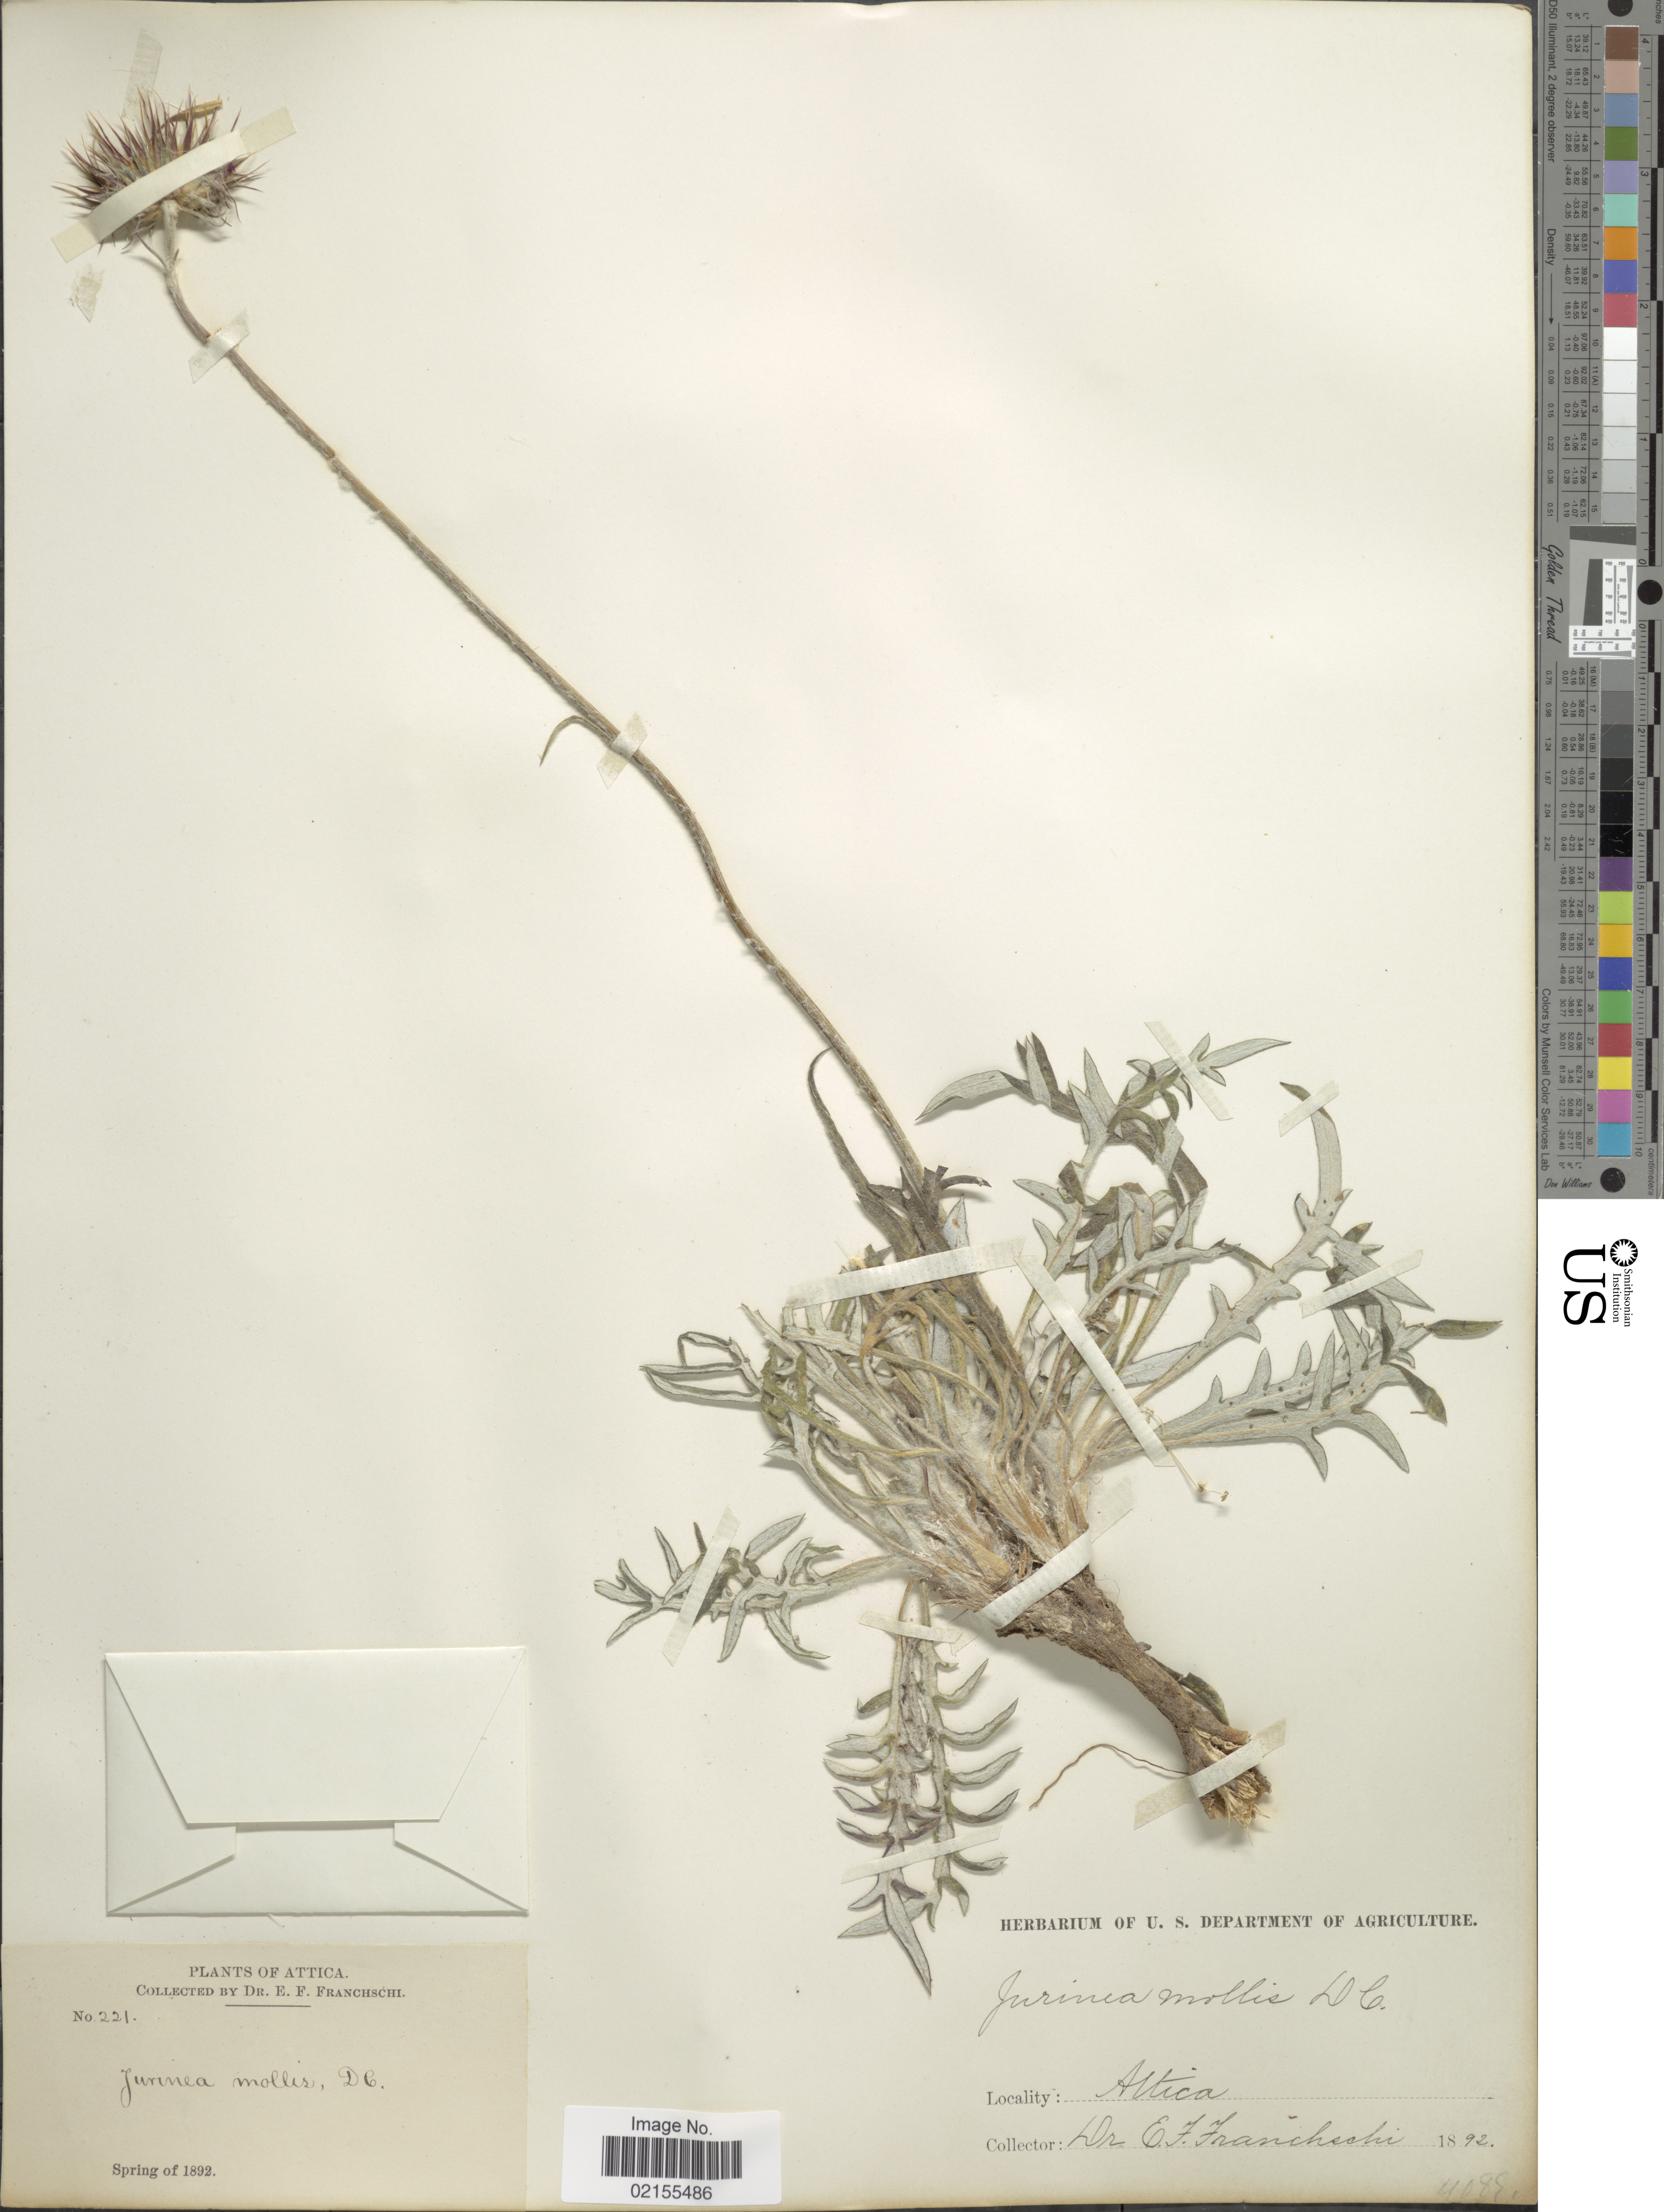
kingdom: Plantae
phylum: Tracheophyta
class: Magnoliopsida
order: Asterales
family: Asteraceae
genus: Jurinea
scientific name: Jurinea mollis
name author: Rchb.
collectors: E. Franchschi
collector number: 221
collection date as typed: spring 1892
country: Greece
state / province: Attica